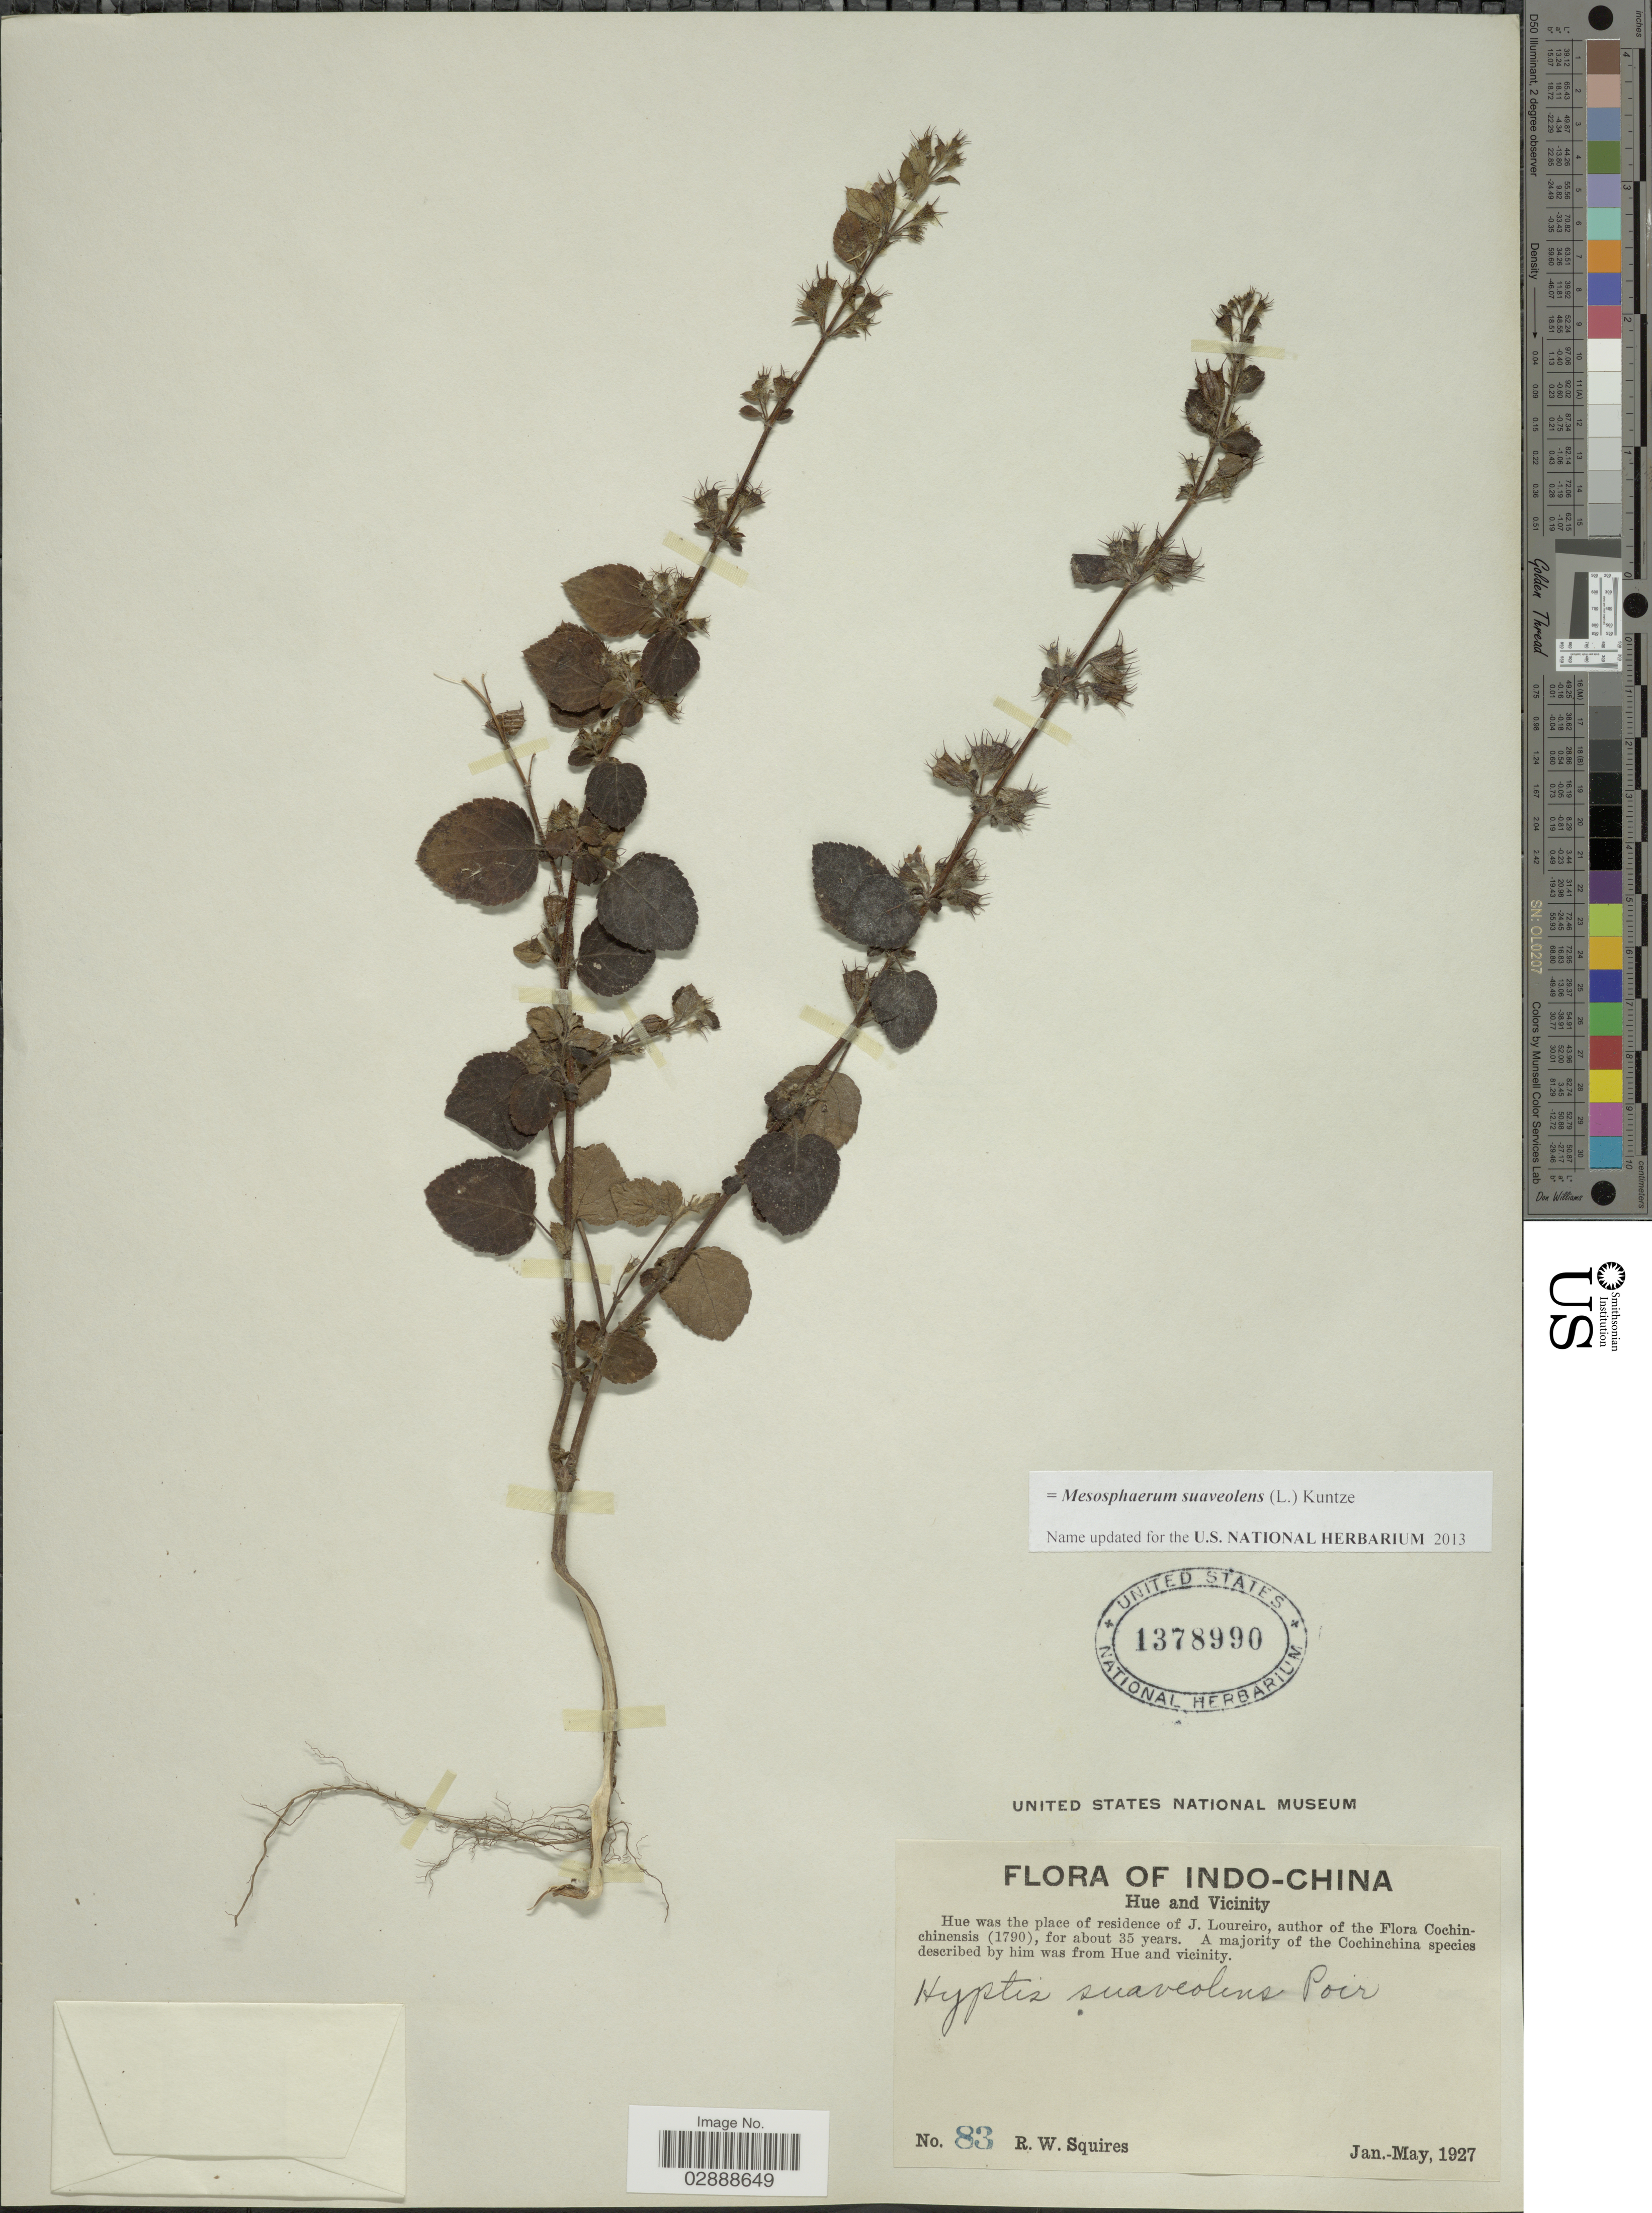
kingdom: Plantae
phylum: Tracheophyta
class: Magnoliopsida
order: Lamiales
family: Lamiaceae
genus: Mesosphaerum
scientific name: Mesosphaerum suaveolens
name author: (L.) Kuntze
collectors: R. Squires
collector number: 83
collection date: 1927-01/1927-05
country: Vietnam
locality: Indo-China, Hue and Vicinity.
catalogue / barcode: US 1378990